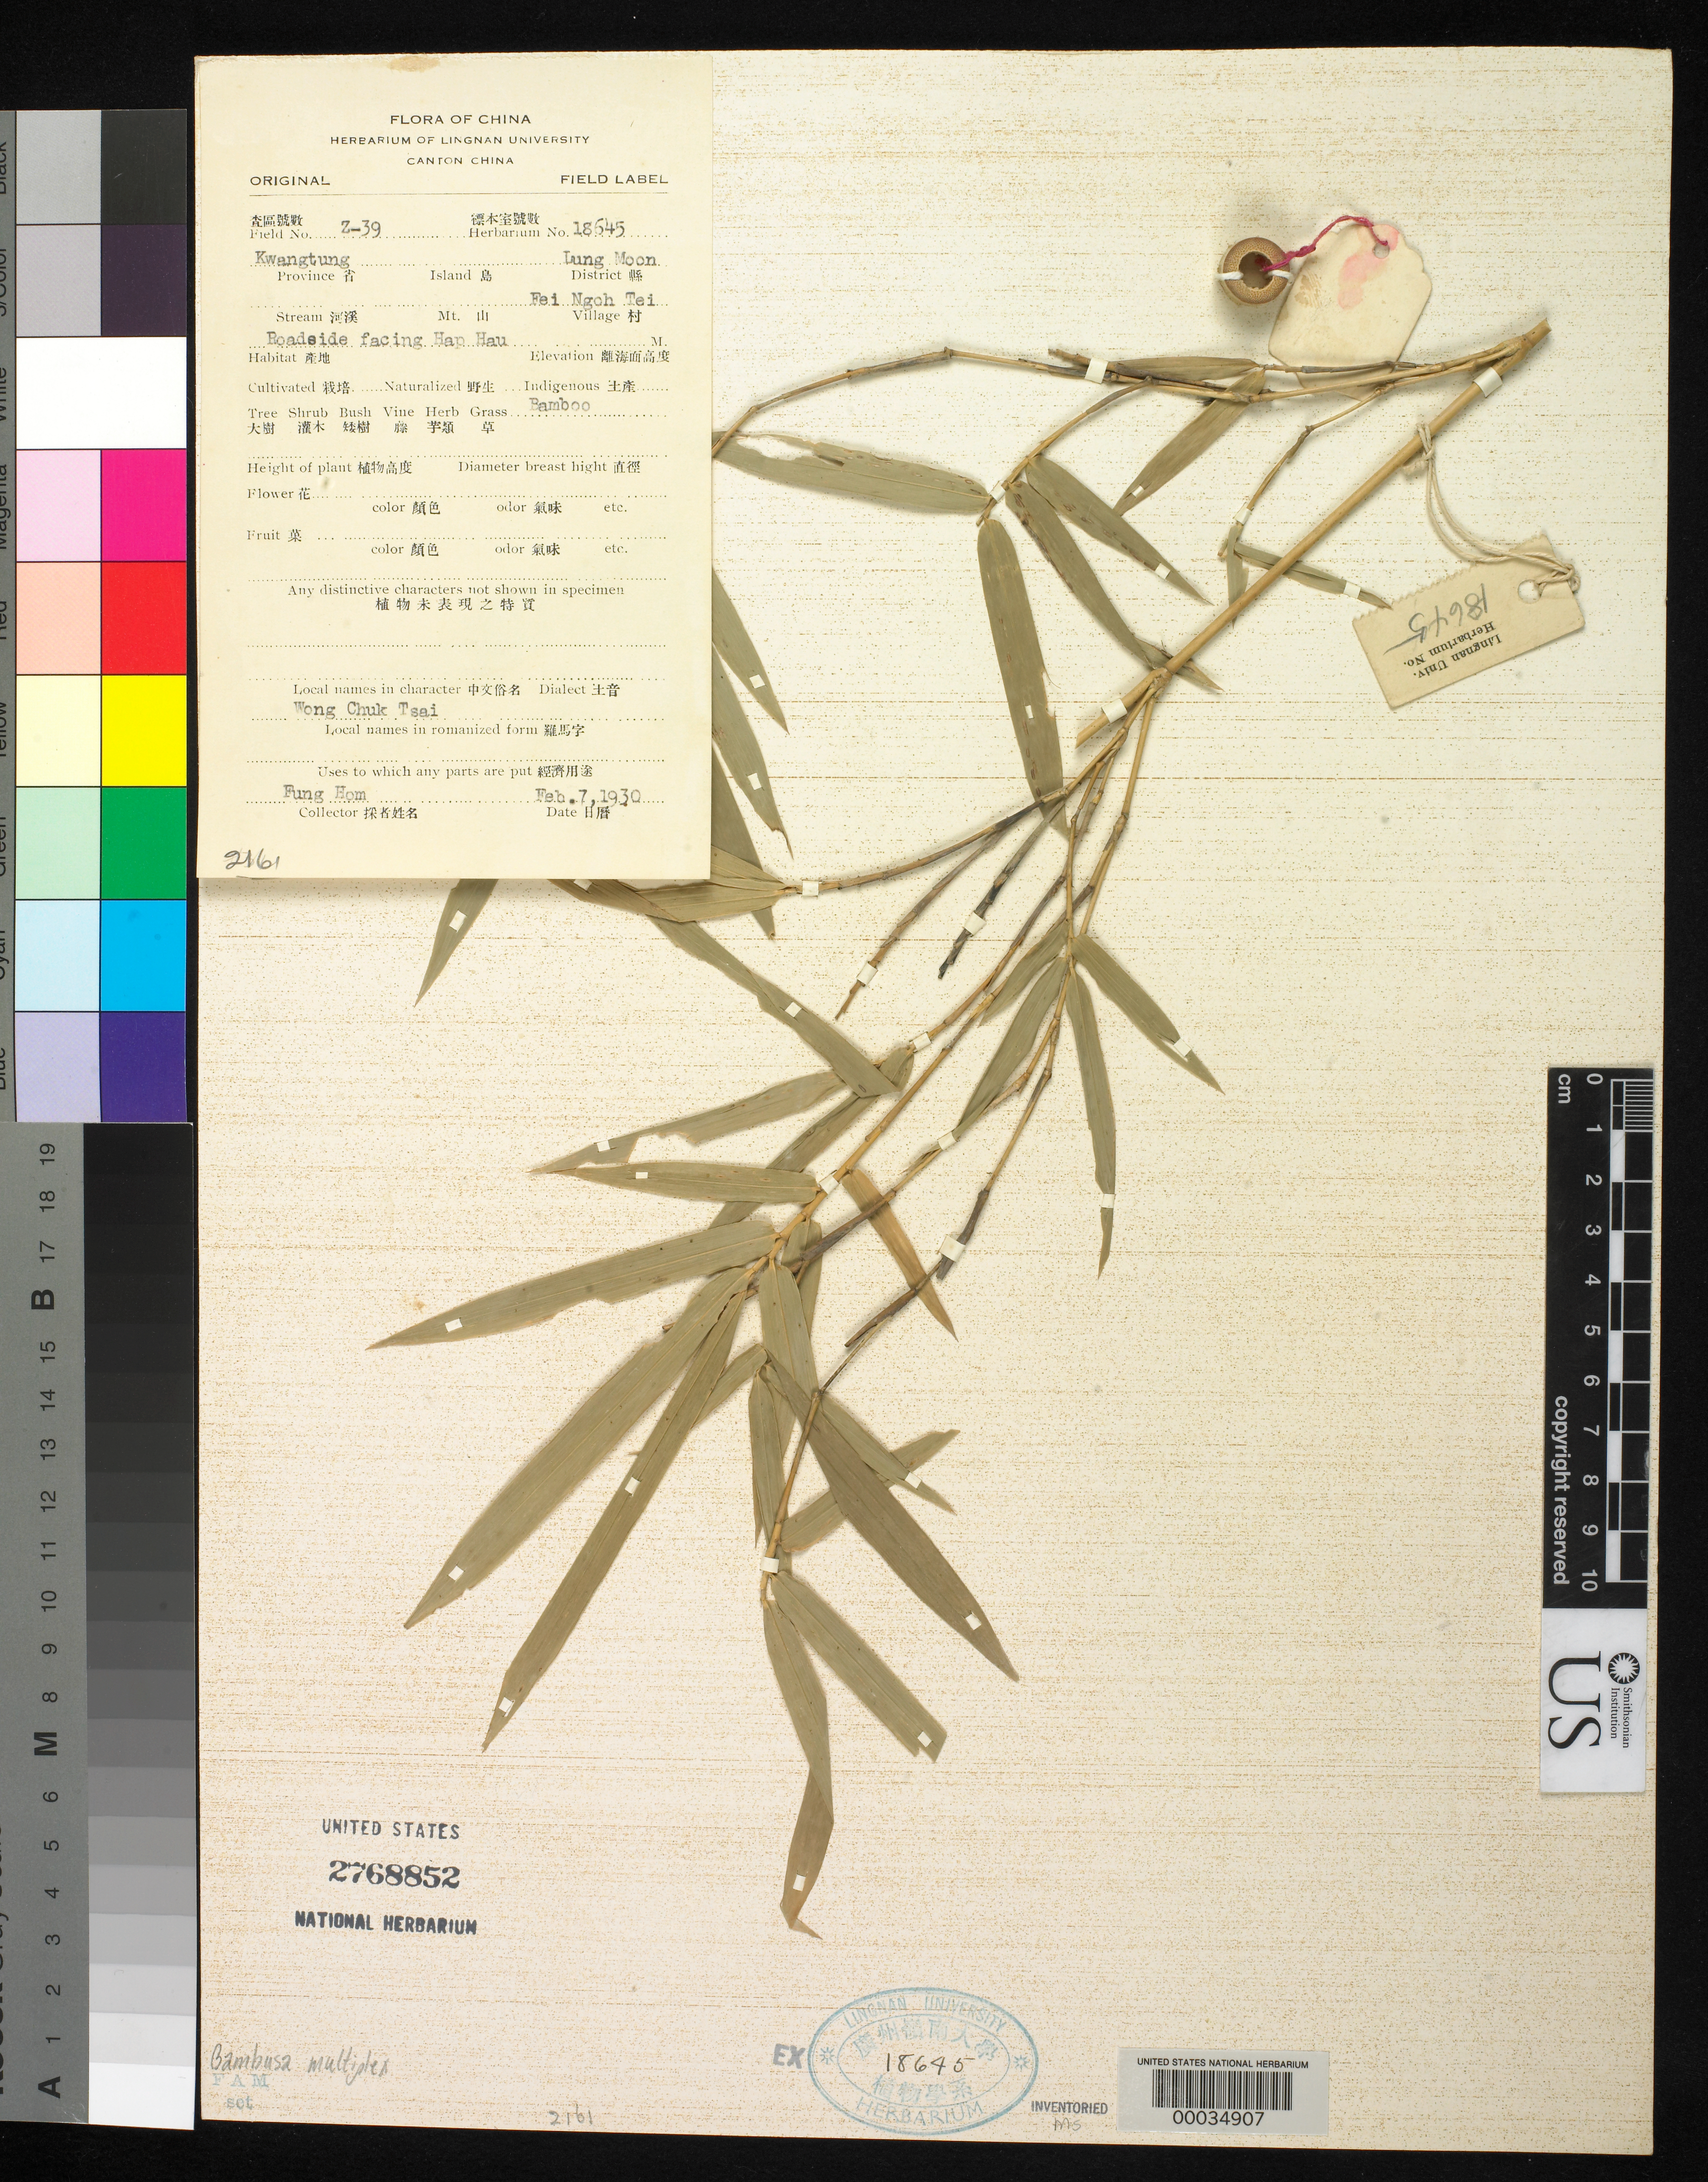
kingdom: Plantae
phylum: Tracheophyta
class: Liliopsida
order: Poales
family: Poaceae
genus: Bambusa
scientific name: Bambusa multiplex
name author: (Lour.) Raeusch. ex Schult. & Schult. f.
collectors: H. L. Fung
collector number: Z-39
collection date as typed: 07 Feb 1930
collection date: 1930-02-07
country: China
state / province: Guangdong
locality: Lung moon, fei ngoh tei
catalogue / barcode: US 2768852